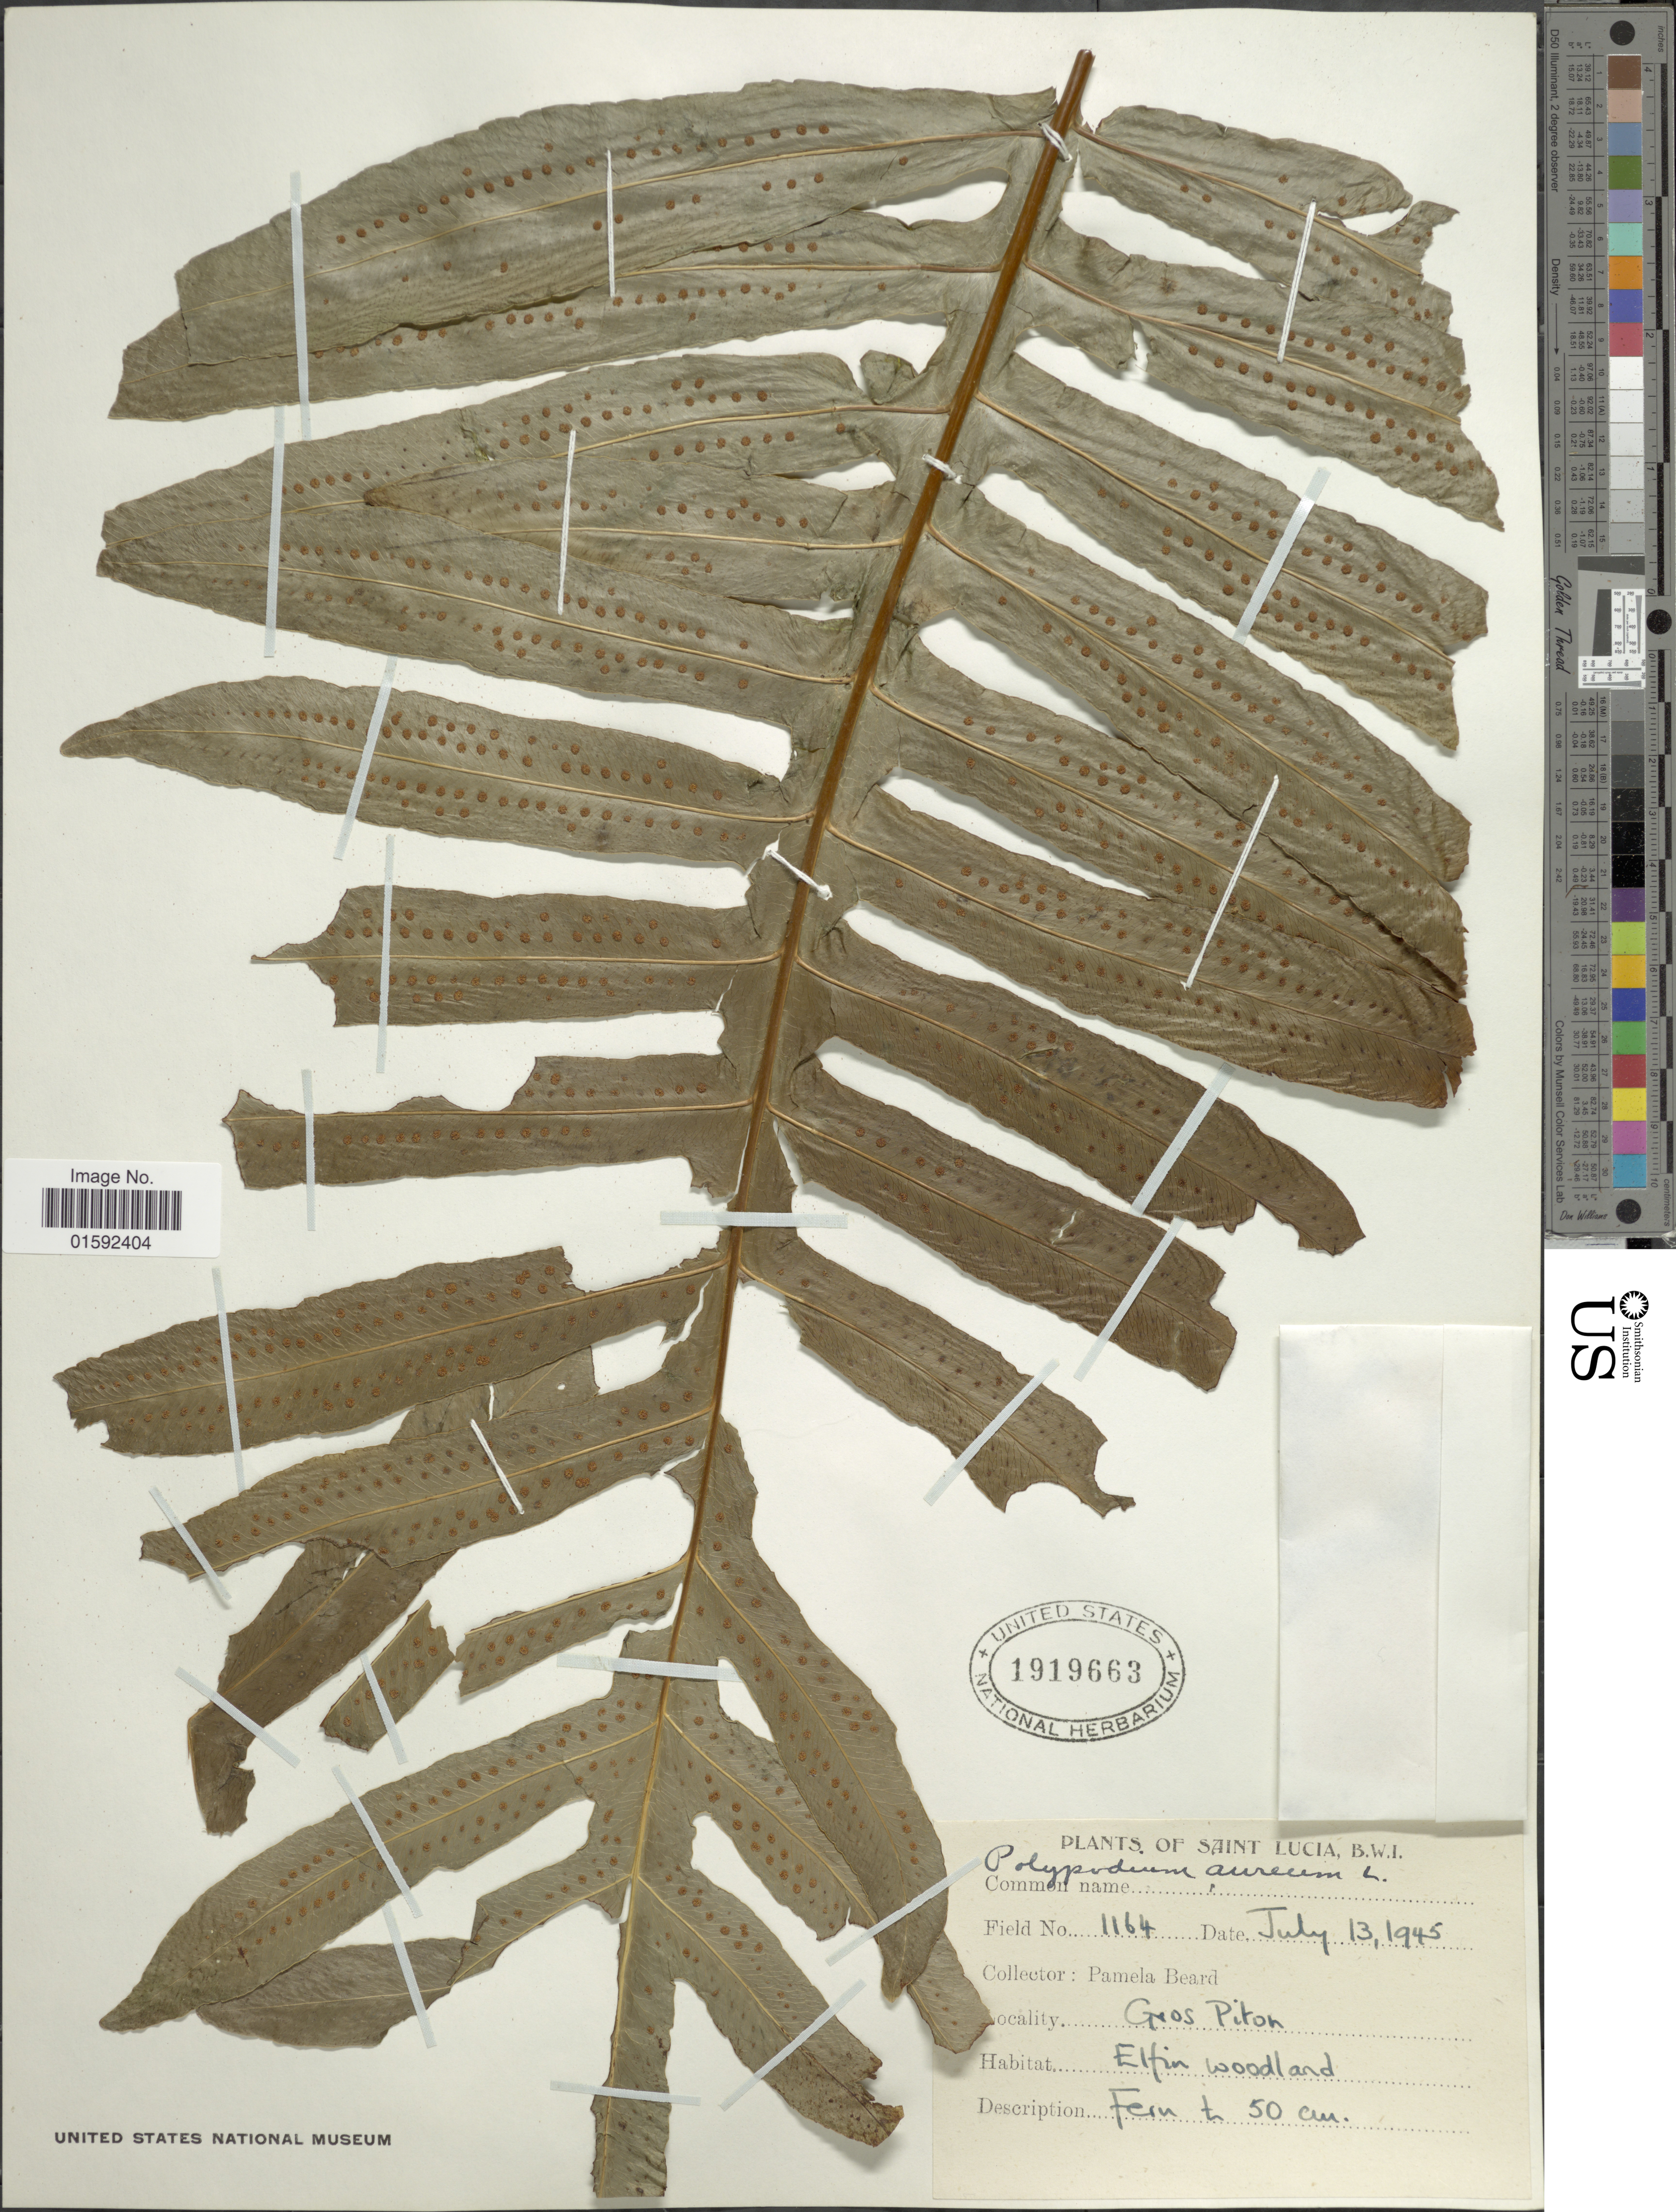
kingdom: Plantae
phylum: Tracheophyta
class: Polypodiopsida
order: Polypodiales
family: Polypodiaceae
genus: Phlebodium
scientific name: Phlebodium aureum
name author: (L.) J. Sm.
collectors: P. Beard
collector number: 1164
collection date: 1945-07-13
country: St. Lucia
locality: Saint Lucia, B.W.I., Gros Piton.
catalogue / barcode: US 1919663